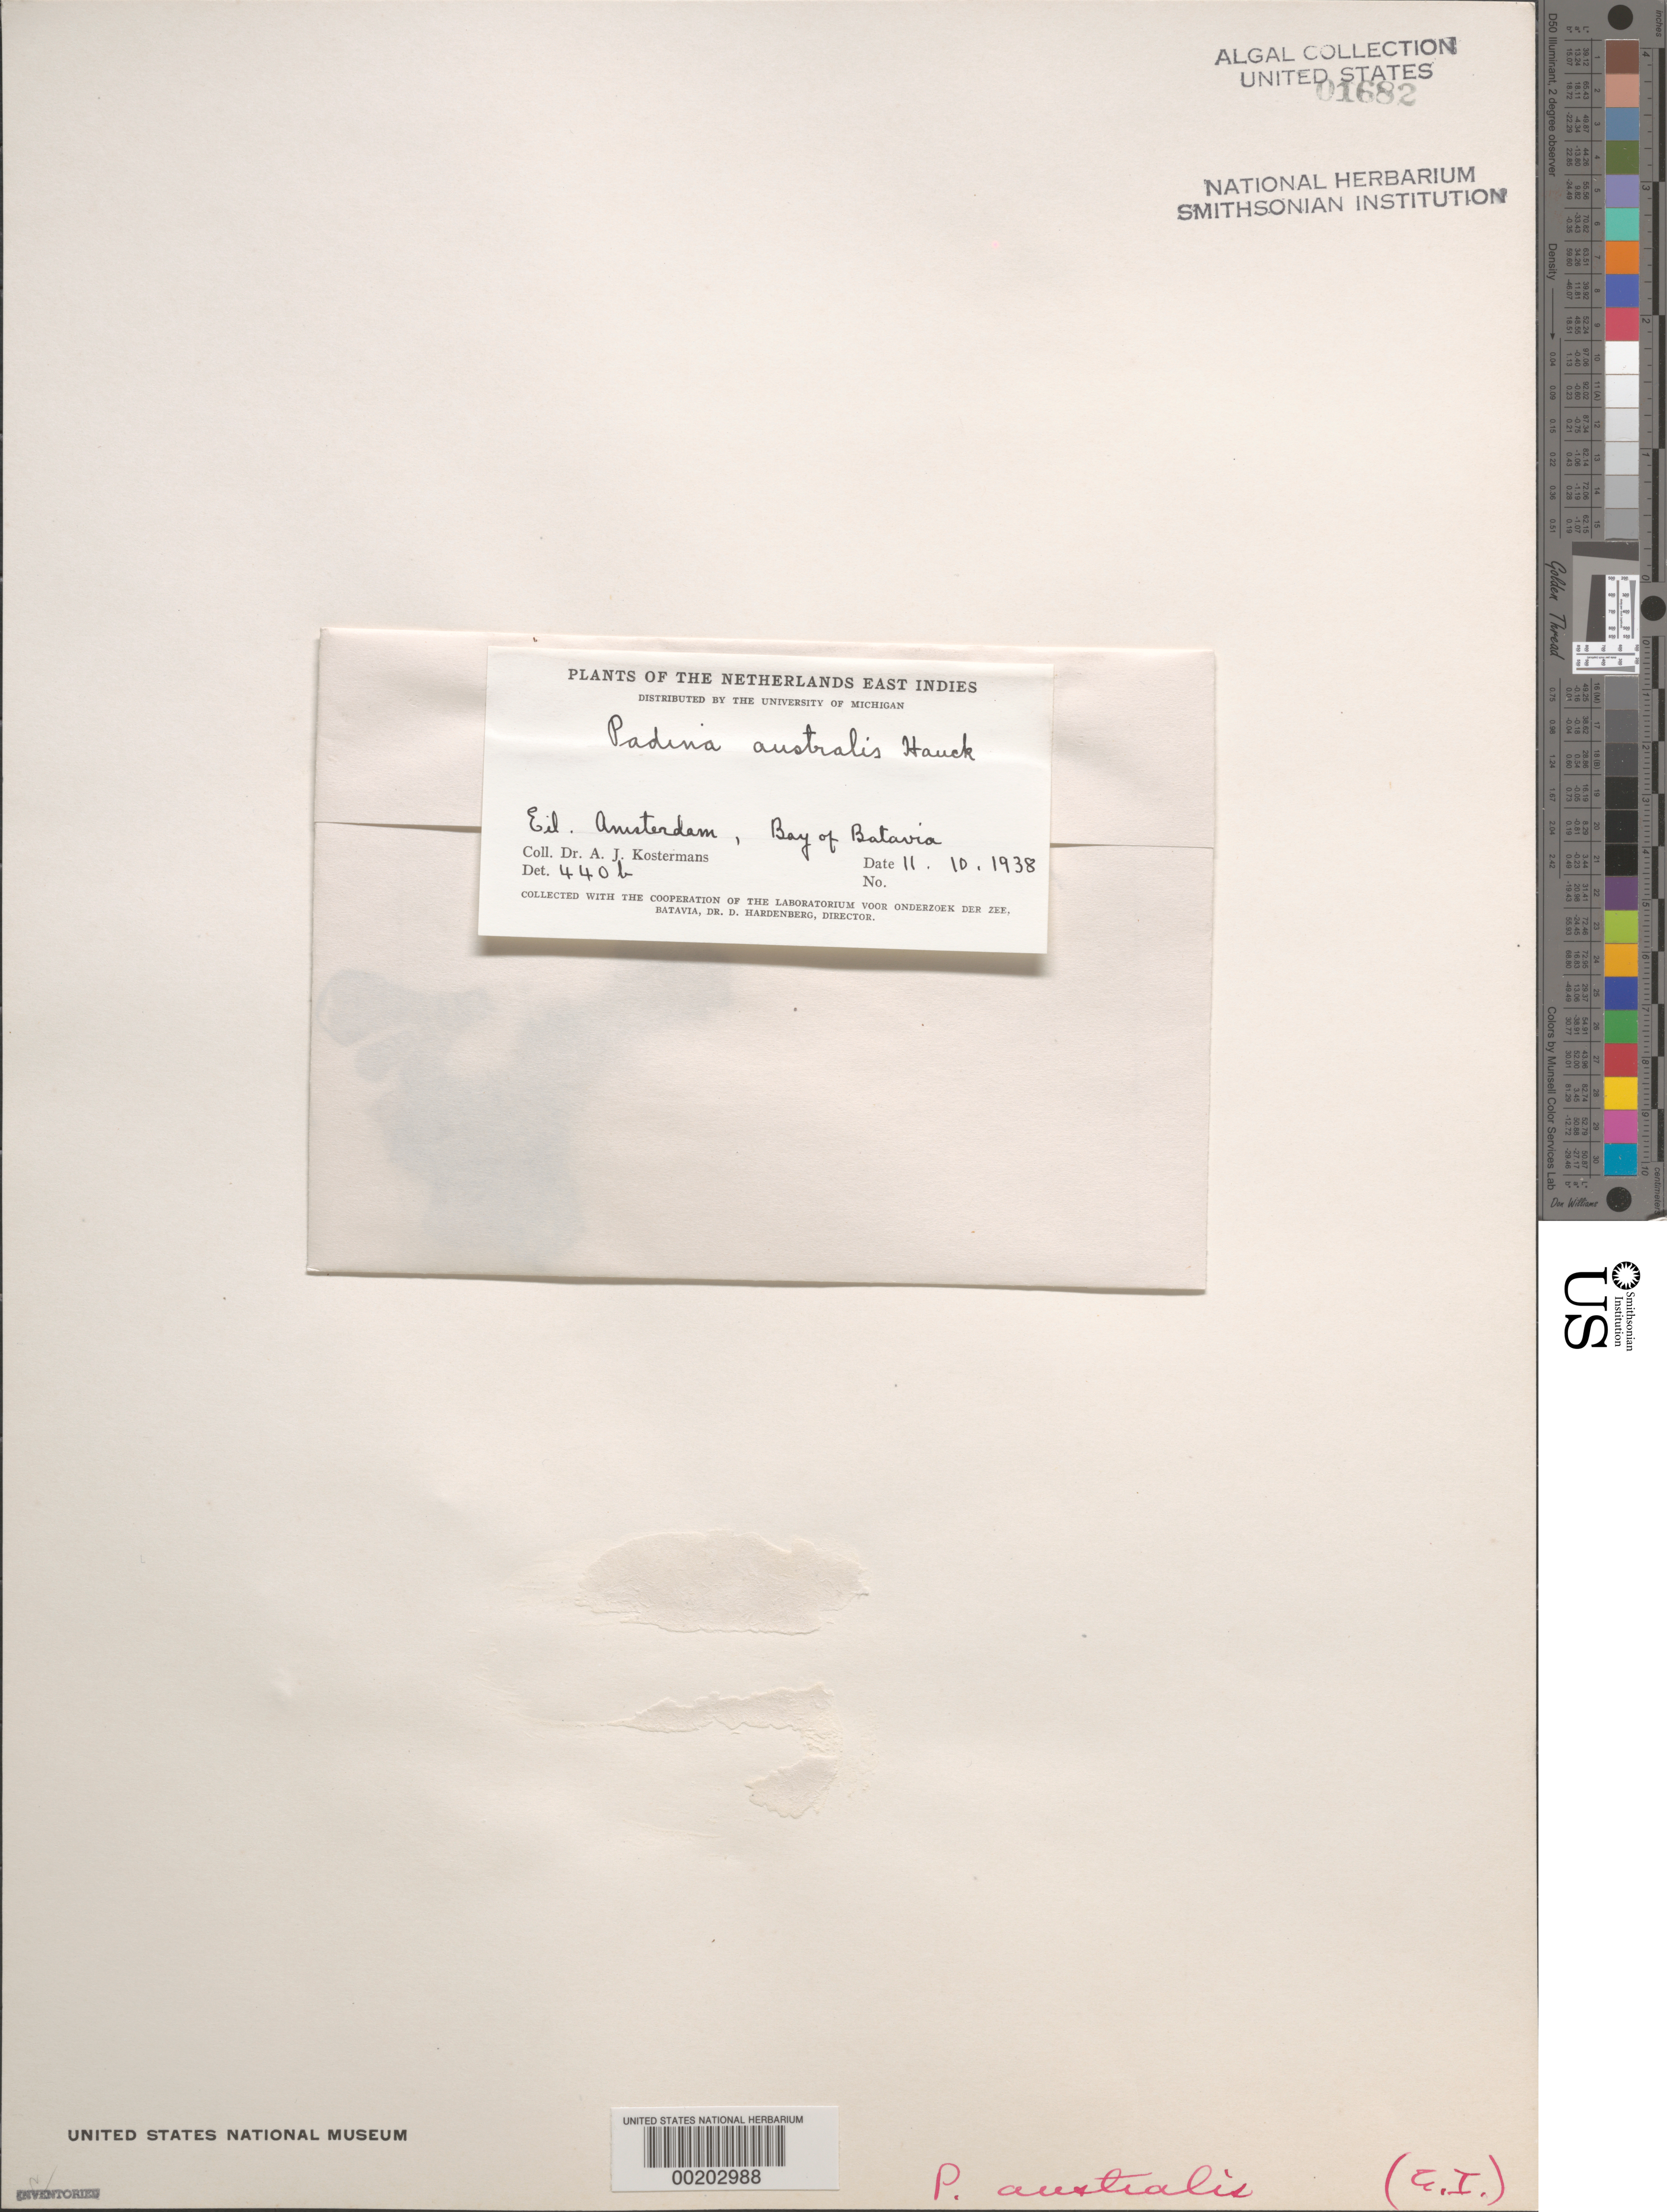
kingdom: Chromista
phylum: Ochrophyta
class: Phaeophyceae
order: Dictyotales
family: Dictyotaceae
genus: Padina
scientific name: Padina australis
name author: Hauck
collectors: A. J. G. Kostermans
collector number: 440b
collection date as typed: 11 Oct 1938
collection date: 1938-10-11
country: Indonesia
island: Java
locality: Eil. Amsterdam, Bay of Batavia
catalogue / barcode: US 1682